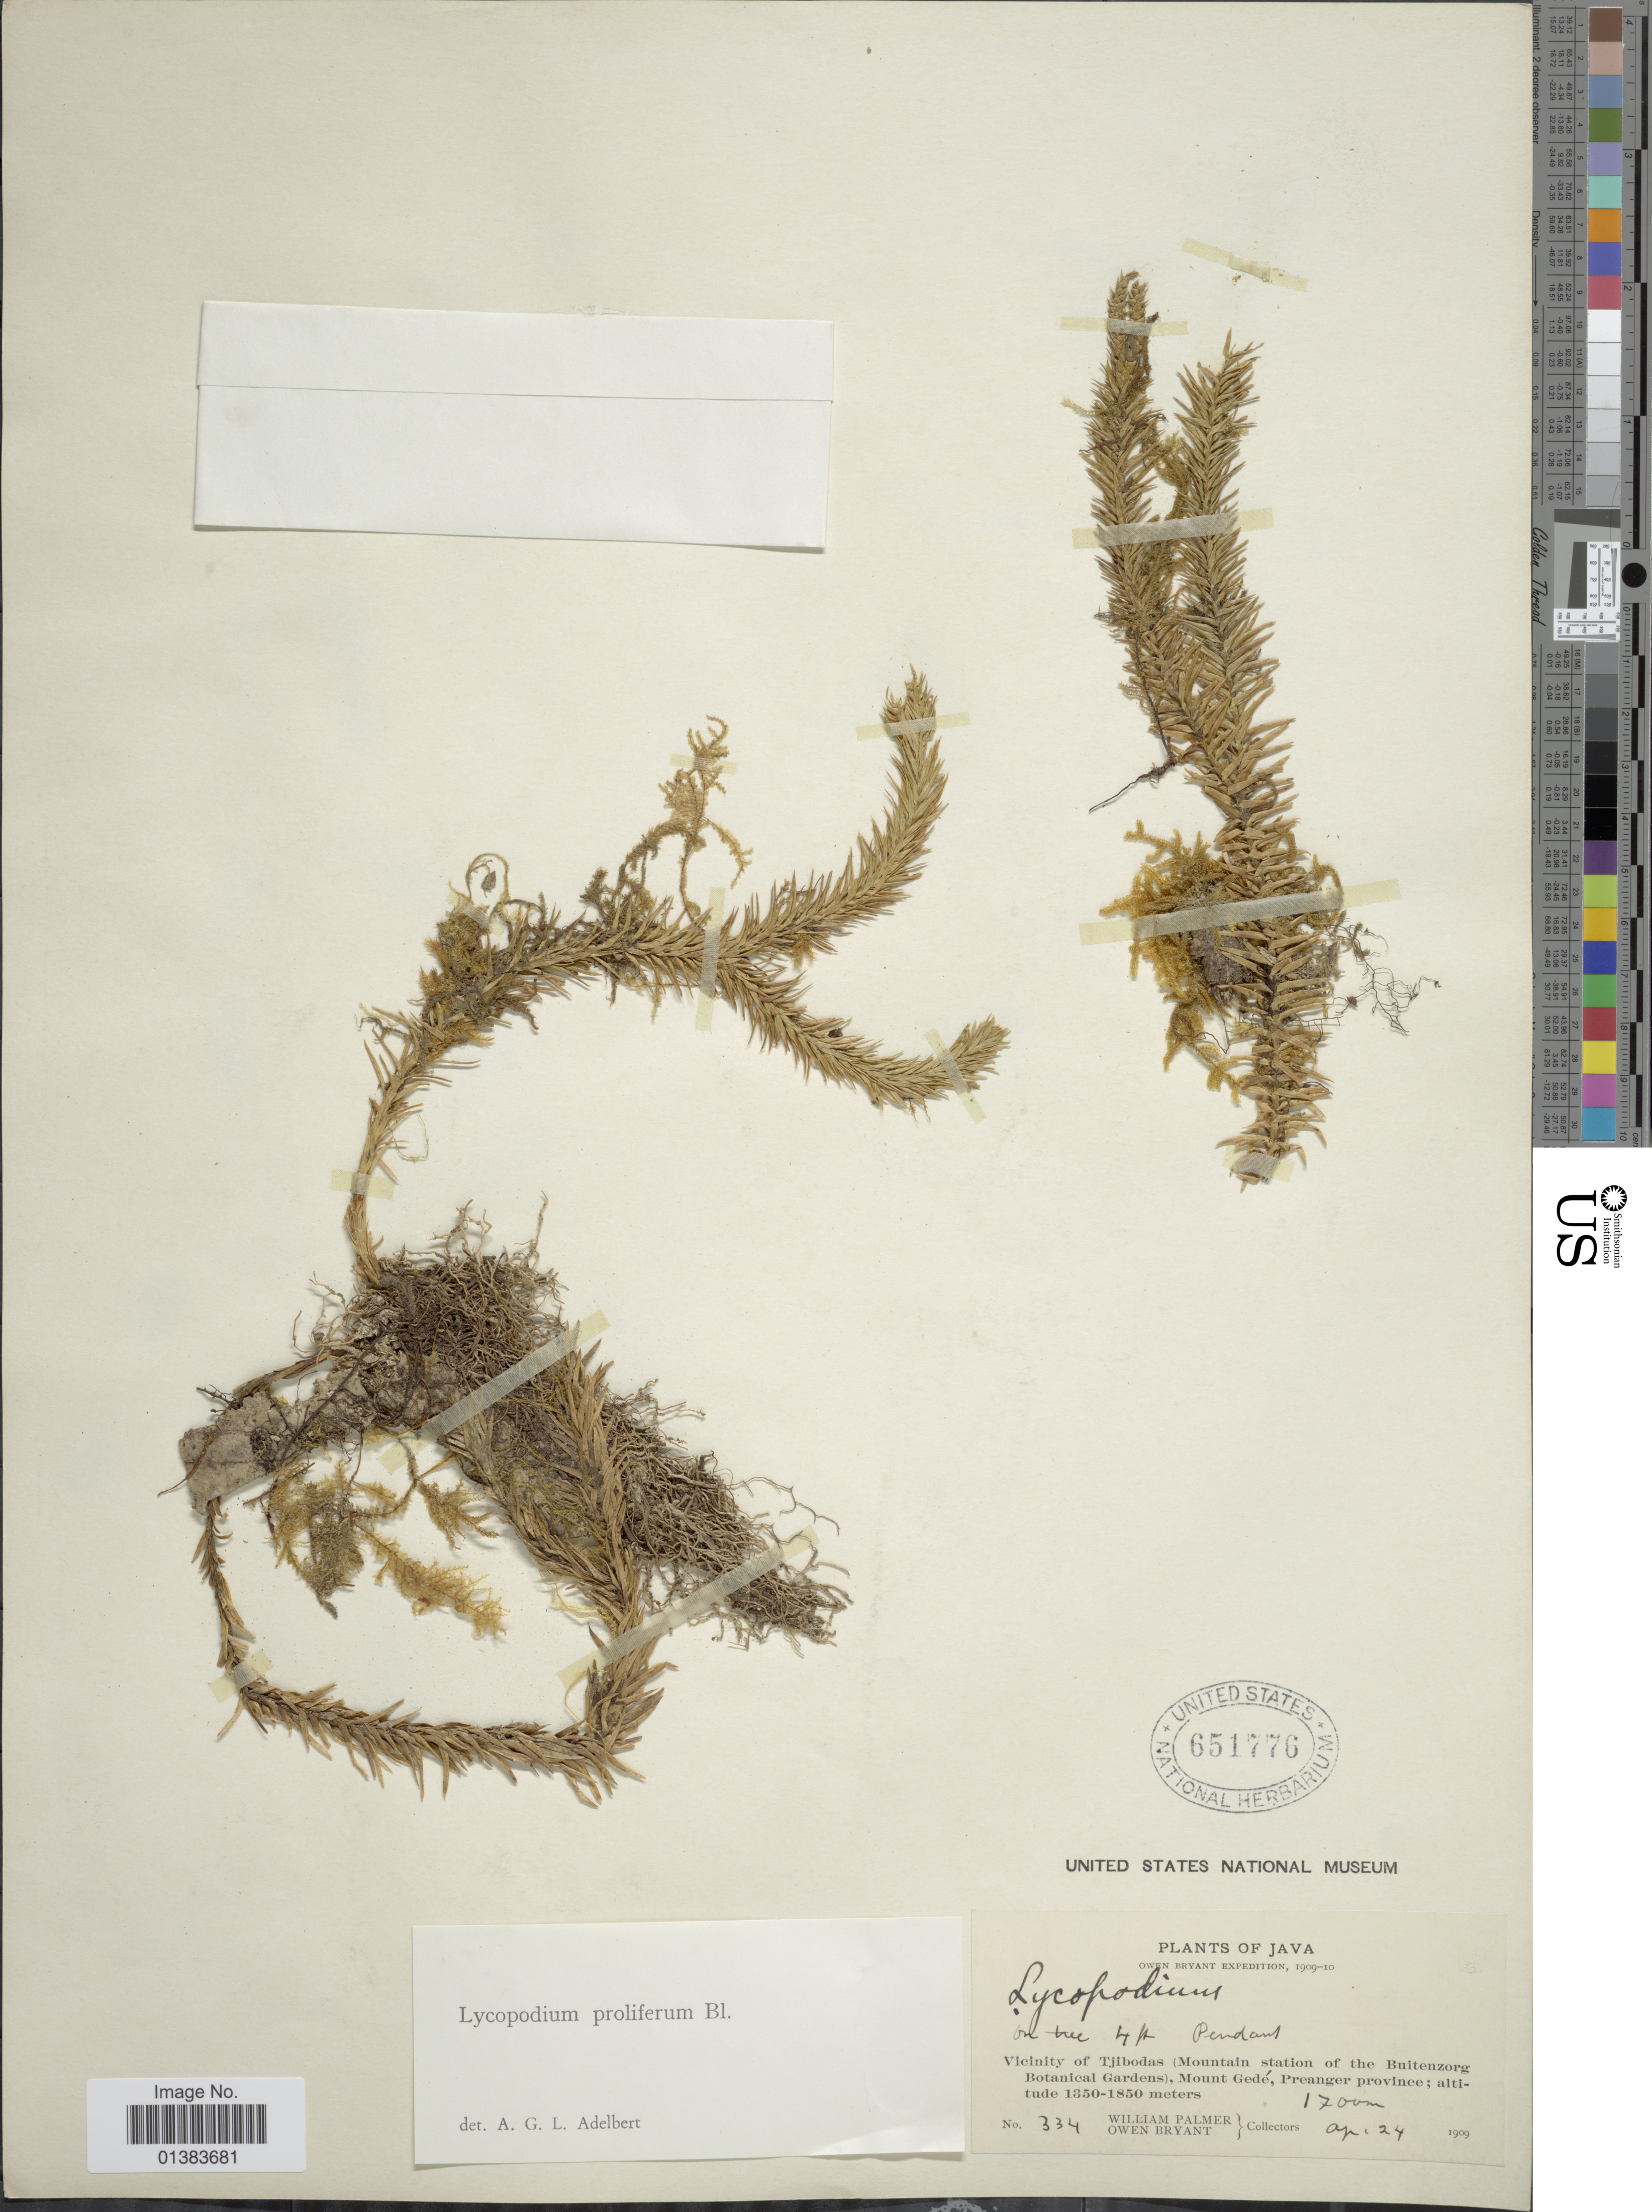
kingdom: Plantae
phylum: Tracheophyta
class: Lycopodiopsida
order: Lycopodiales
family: Lycopodiaceae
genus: Phlegmariurus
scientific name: Phlegmariurus proliferus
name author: (Blume) A. R. Field & Bostock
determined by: Field, A. R.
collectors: W. Palmer & O. Bryant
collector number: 334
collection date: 1909-04-24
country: Indonesia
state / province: Java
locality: Vicinity of Tjibodas (Mountain station of the Buitenzorg Botanical Gardens), Mount Gedé, Preanger province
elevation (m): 1700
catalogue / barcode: US 651776